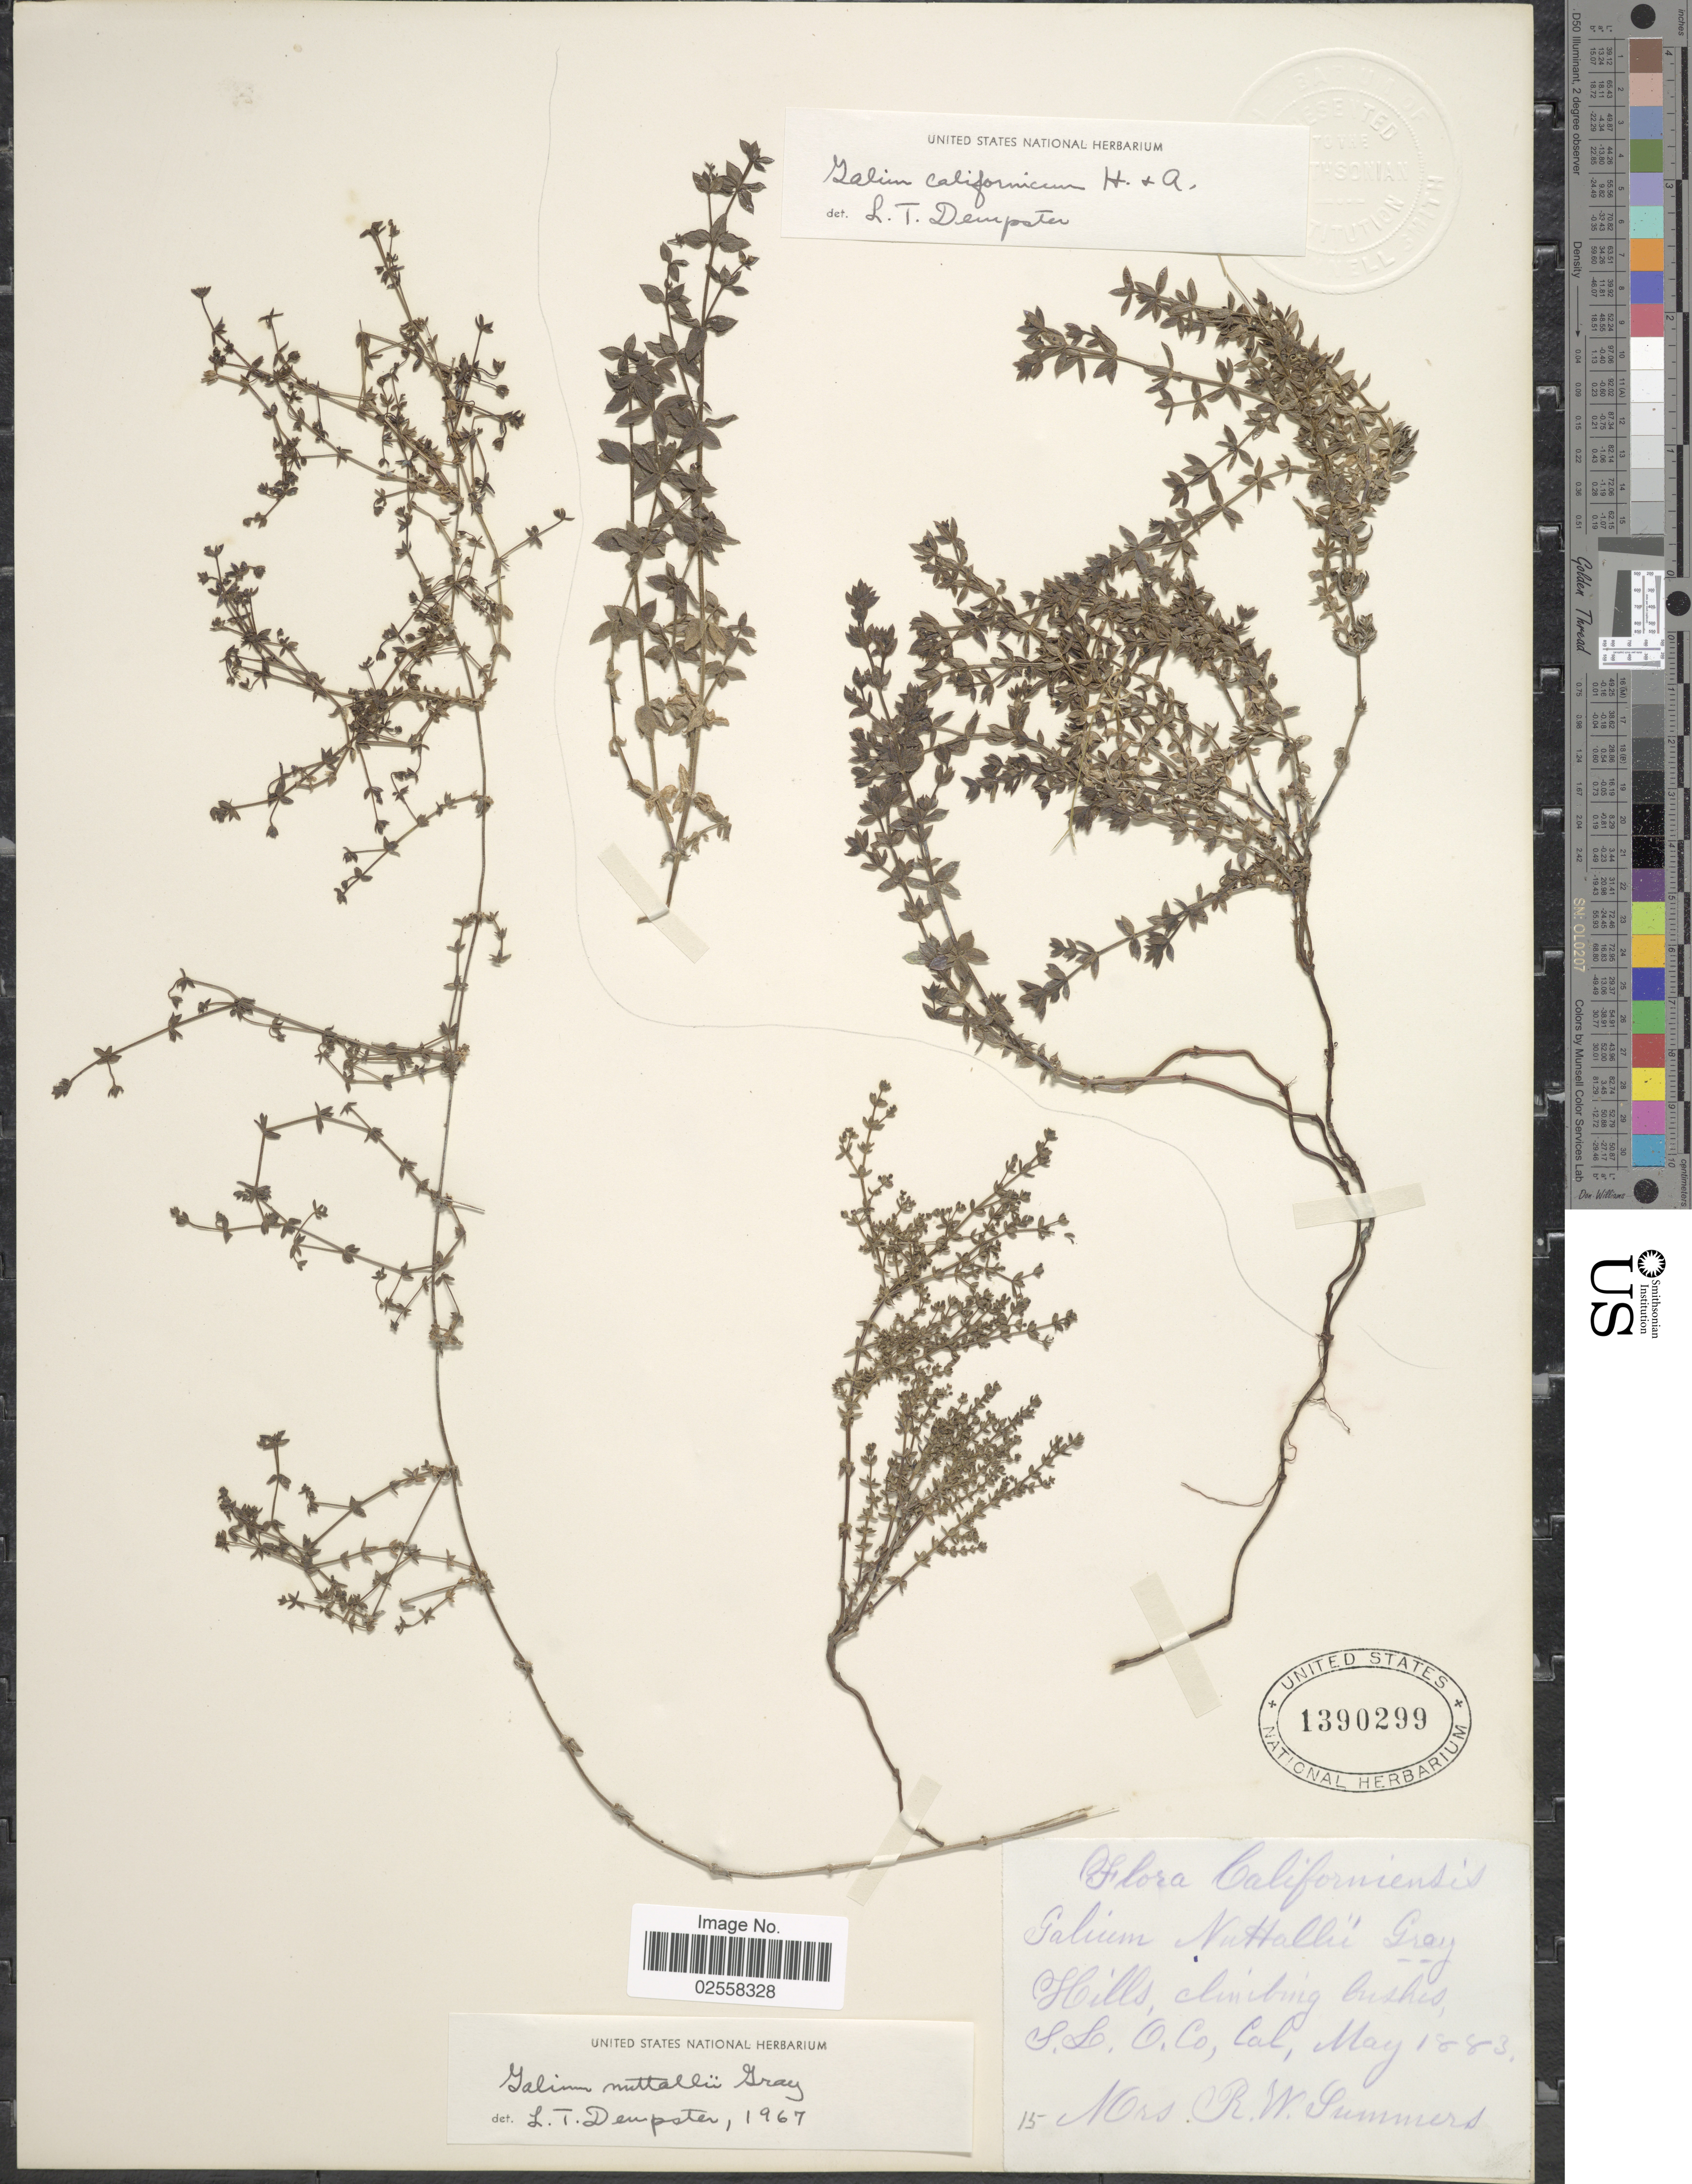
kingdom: Plantae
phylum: Tracheophyta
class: Magnoliopsida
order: Gentianales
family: Rubiaceae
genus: Galium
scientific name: Galium nuttallii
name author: A. Gray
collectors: R. Summers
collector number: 15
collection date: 1883-05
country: United States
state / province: California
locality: S.L., O. Co, Cal.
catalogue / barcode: US 1390299